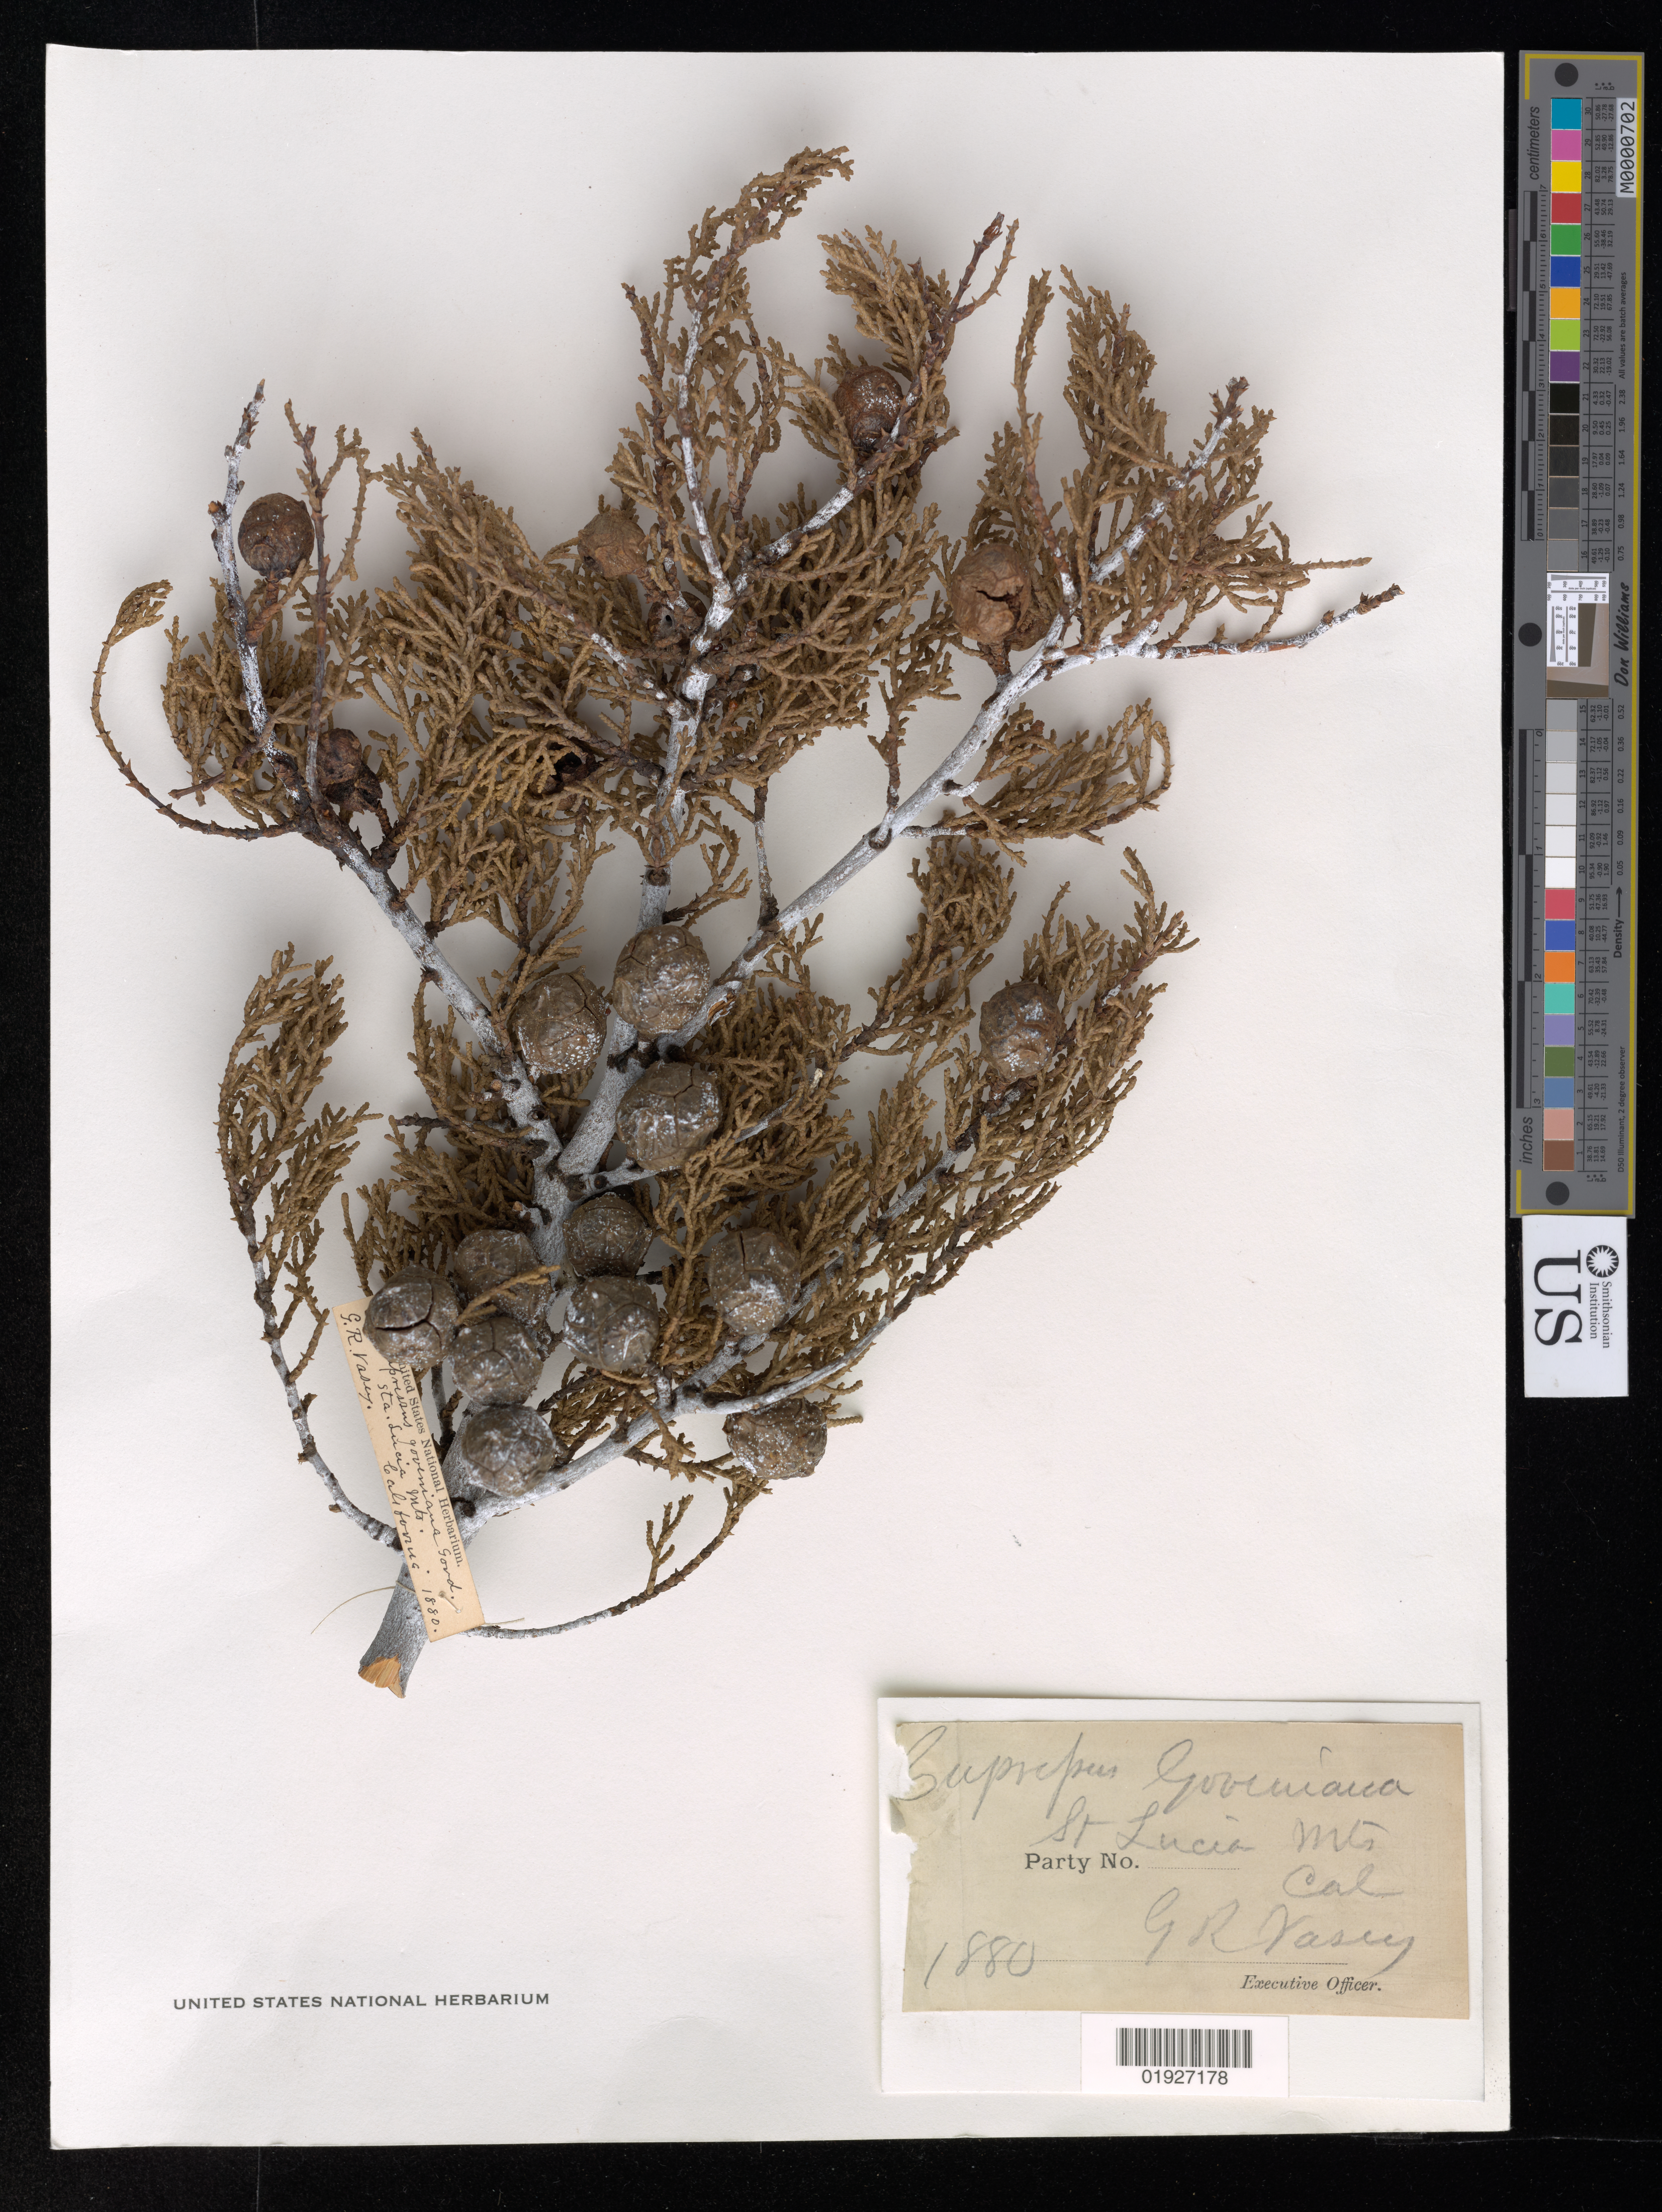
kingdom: Plantae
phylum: Tracheophyta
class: Pinopsida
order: Pinales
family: Cupressaceae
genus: Hesperocyparis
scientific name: Hesperocyparis goveniana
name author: (Gordon) Bartel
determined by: (US) Smithsonian Institution - National Museum of Natural History - Department of Botany (UNITED STATES)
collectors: G. R. Vasey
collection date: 1880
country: United States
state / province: California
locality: St. Lucia Mts.